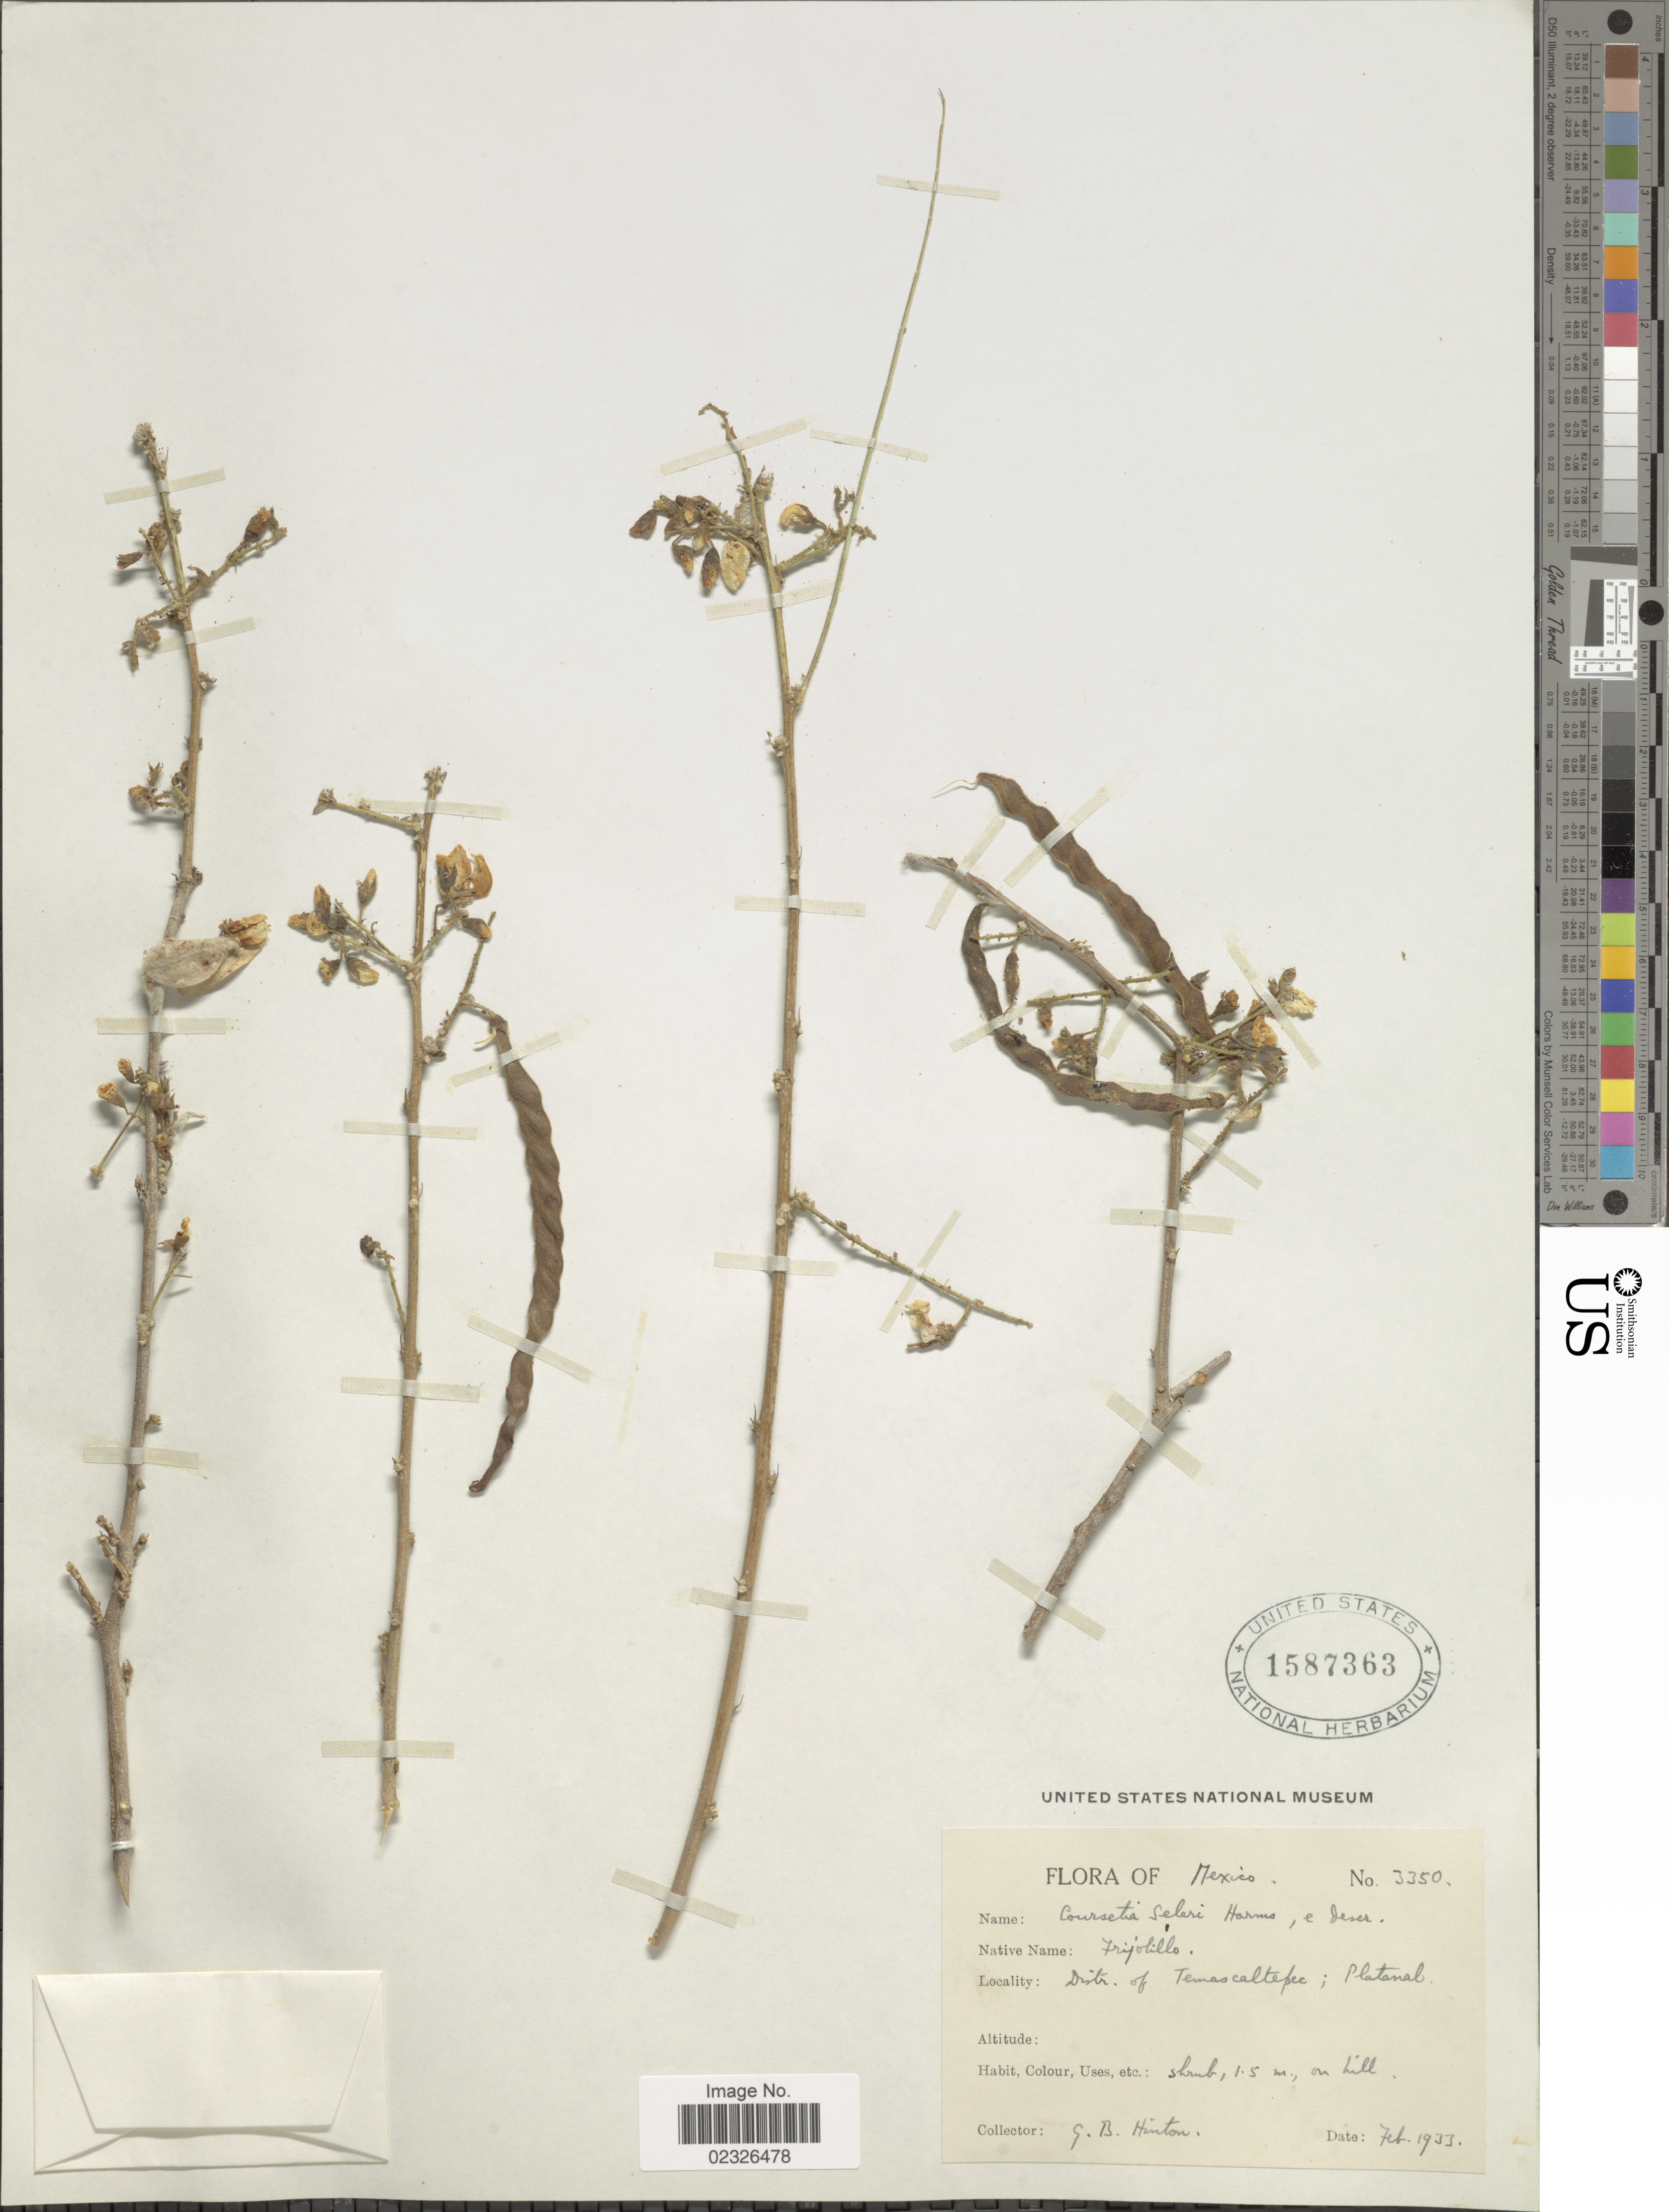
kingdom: Plantae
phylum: Tracheophyta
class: Magnoliopsida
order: Fabales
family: Fabaceae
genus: Coursetia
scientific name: Coursetia glandulosa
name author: A. Gray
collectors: G. B. Hinton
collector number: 3350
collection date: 1933-02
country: Mexico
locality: Distr. of Temascaltepec; Platanal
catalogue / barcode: US 1587363